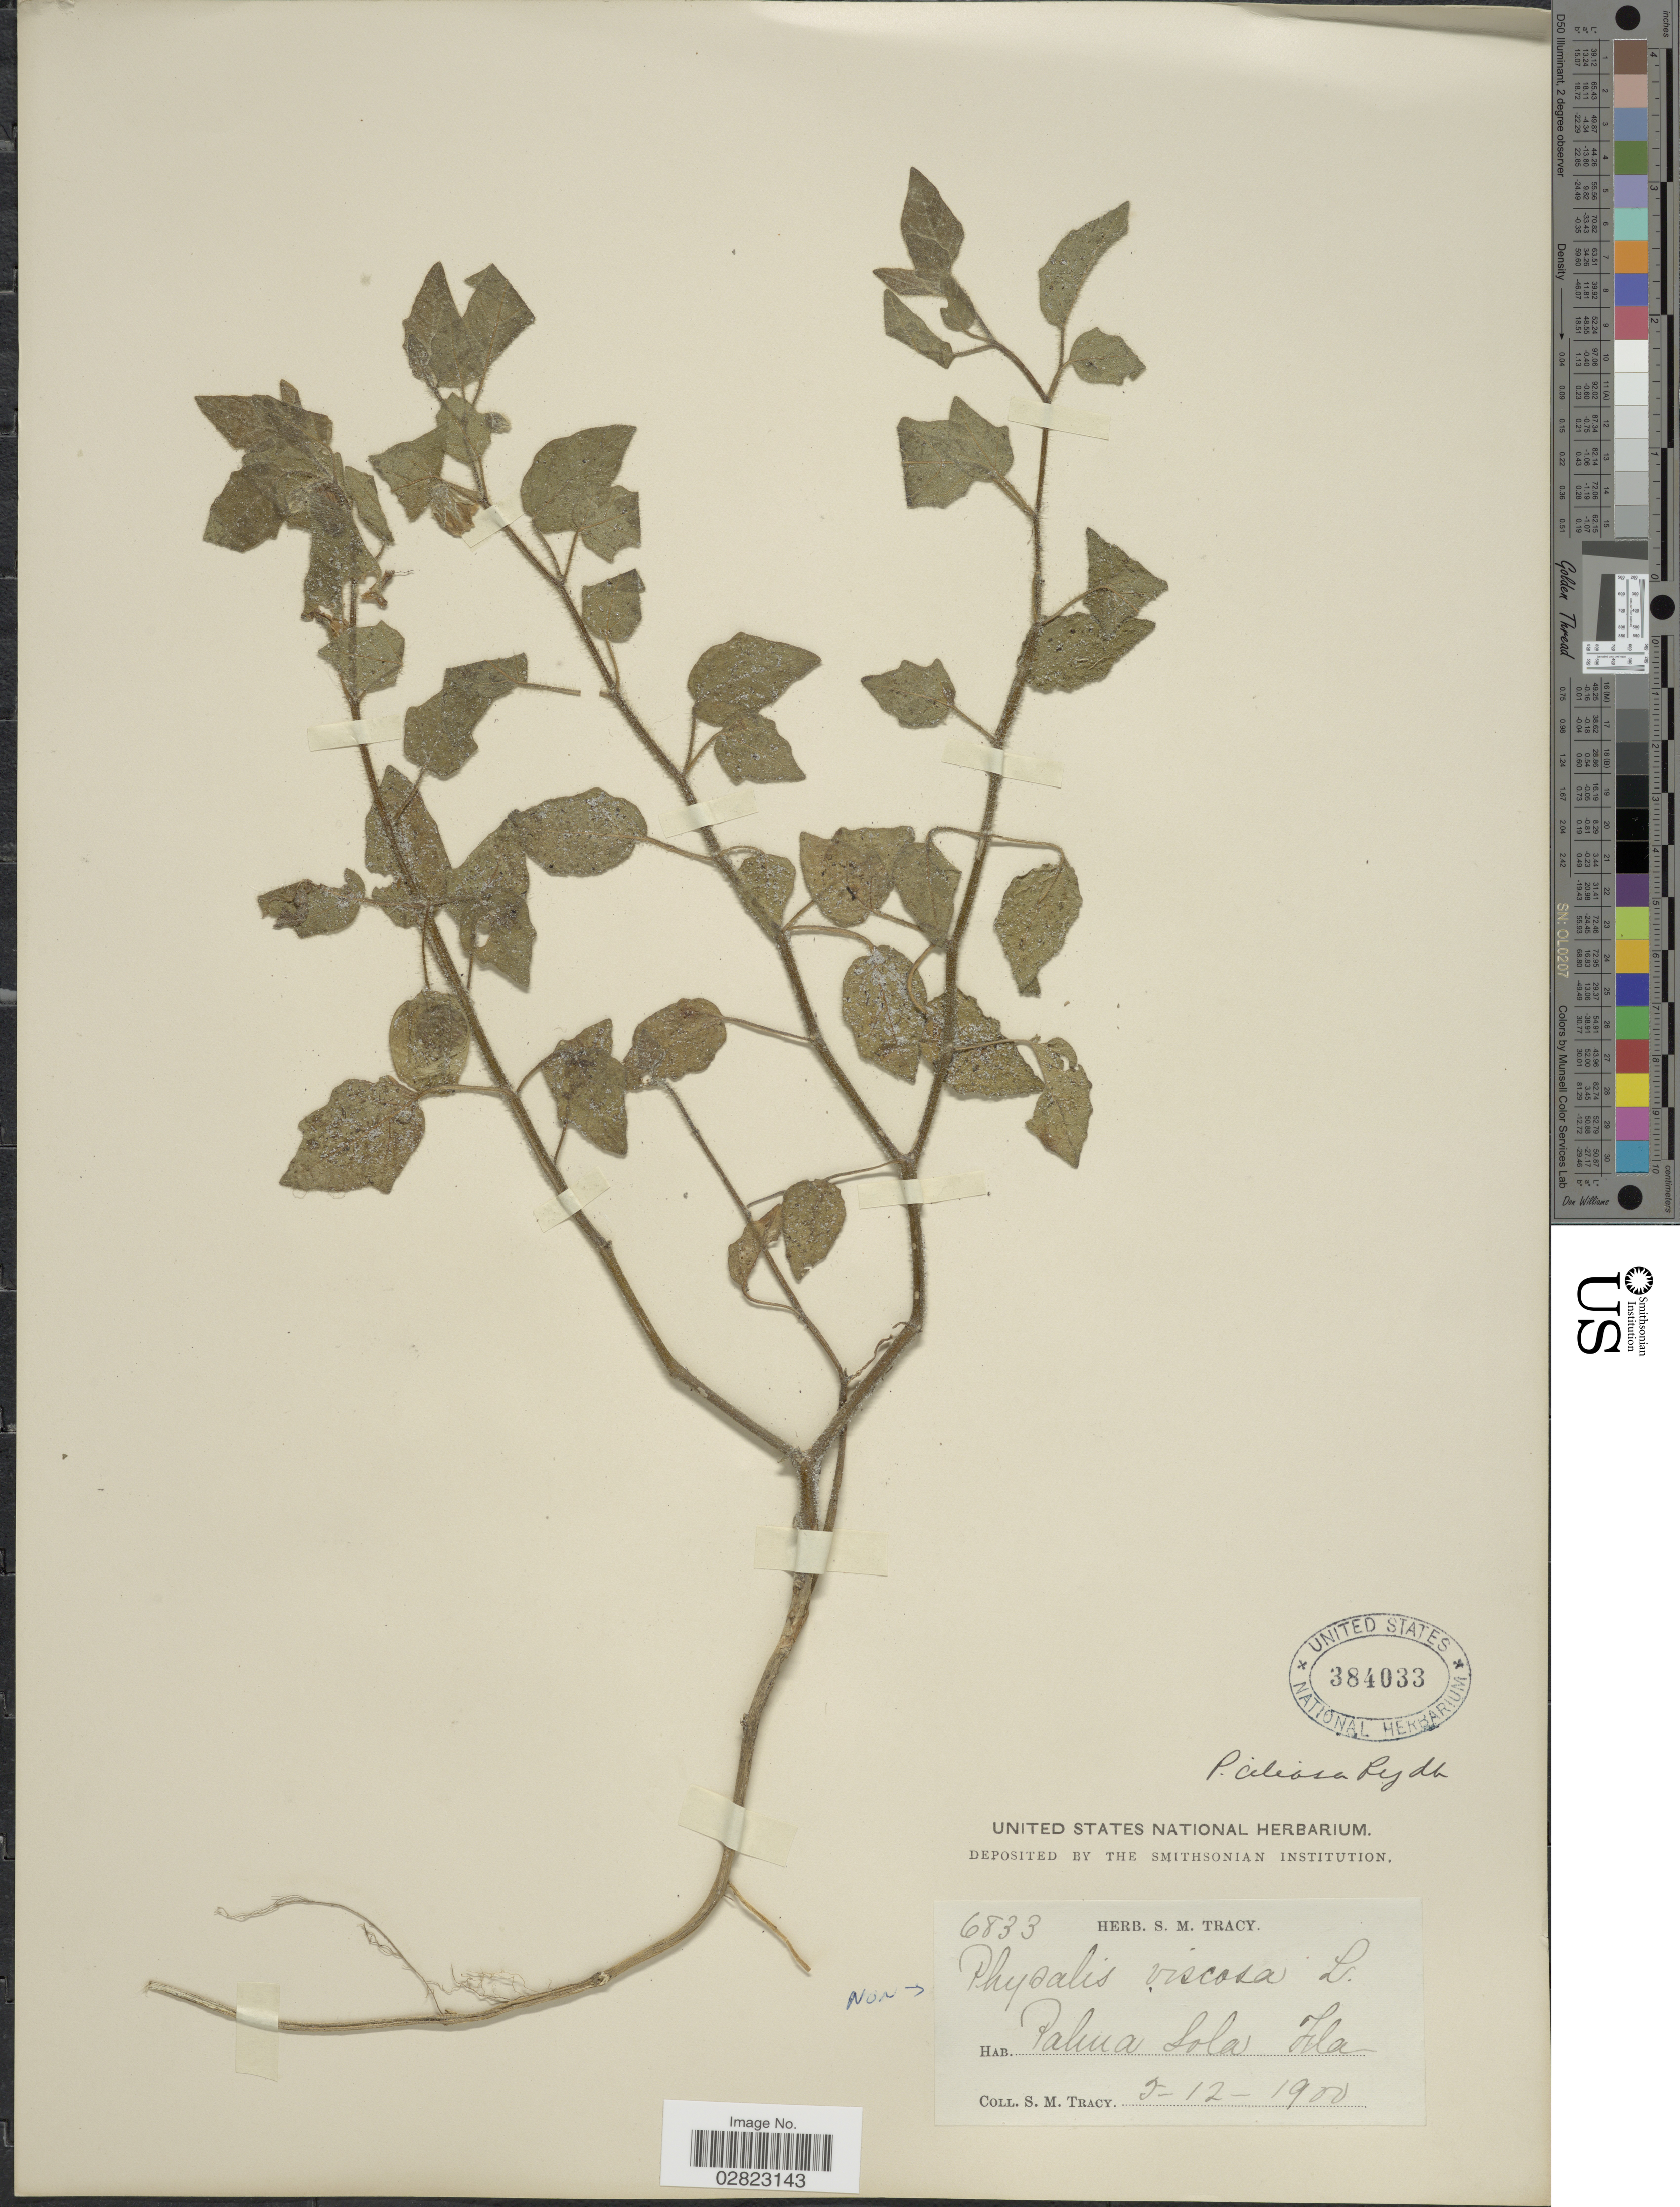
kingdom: Plantae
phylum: Tracheophyta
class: Magnoliopsida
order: Solanales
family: Solanaceae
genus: Physalis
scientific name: Physalis ciliosa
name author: Rydb.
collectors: S. M. Tracy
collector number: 6833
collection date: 1900-12-05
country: United States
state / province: Florida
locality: Palma Sola.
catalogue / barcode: US 384033